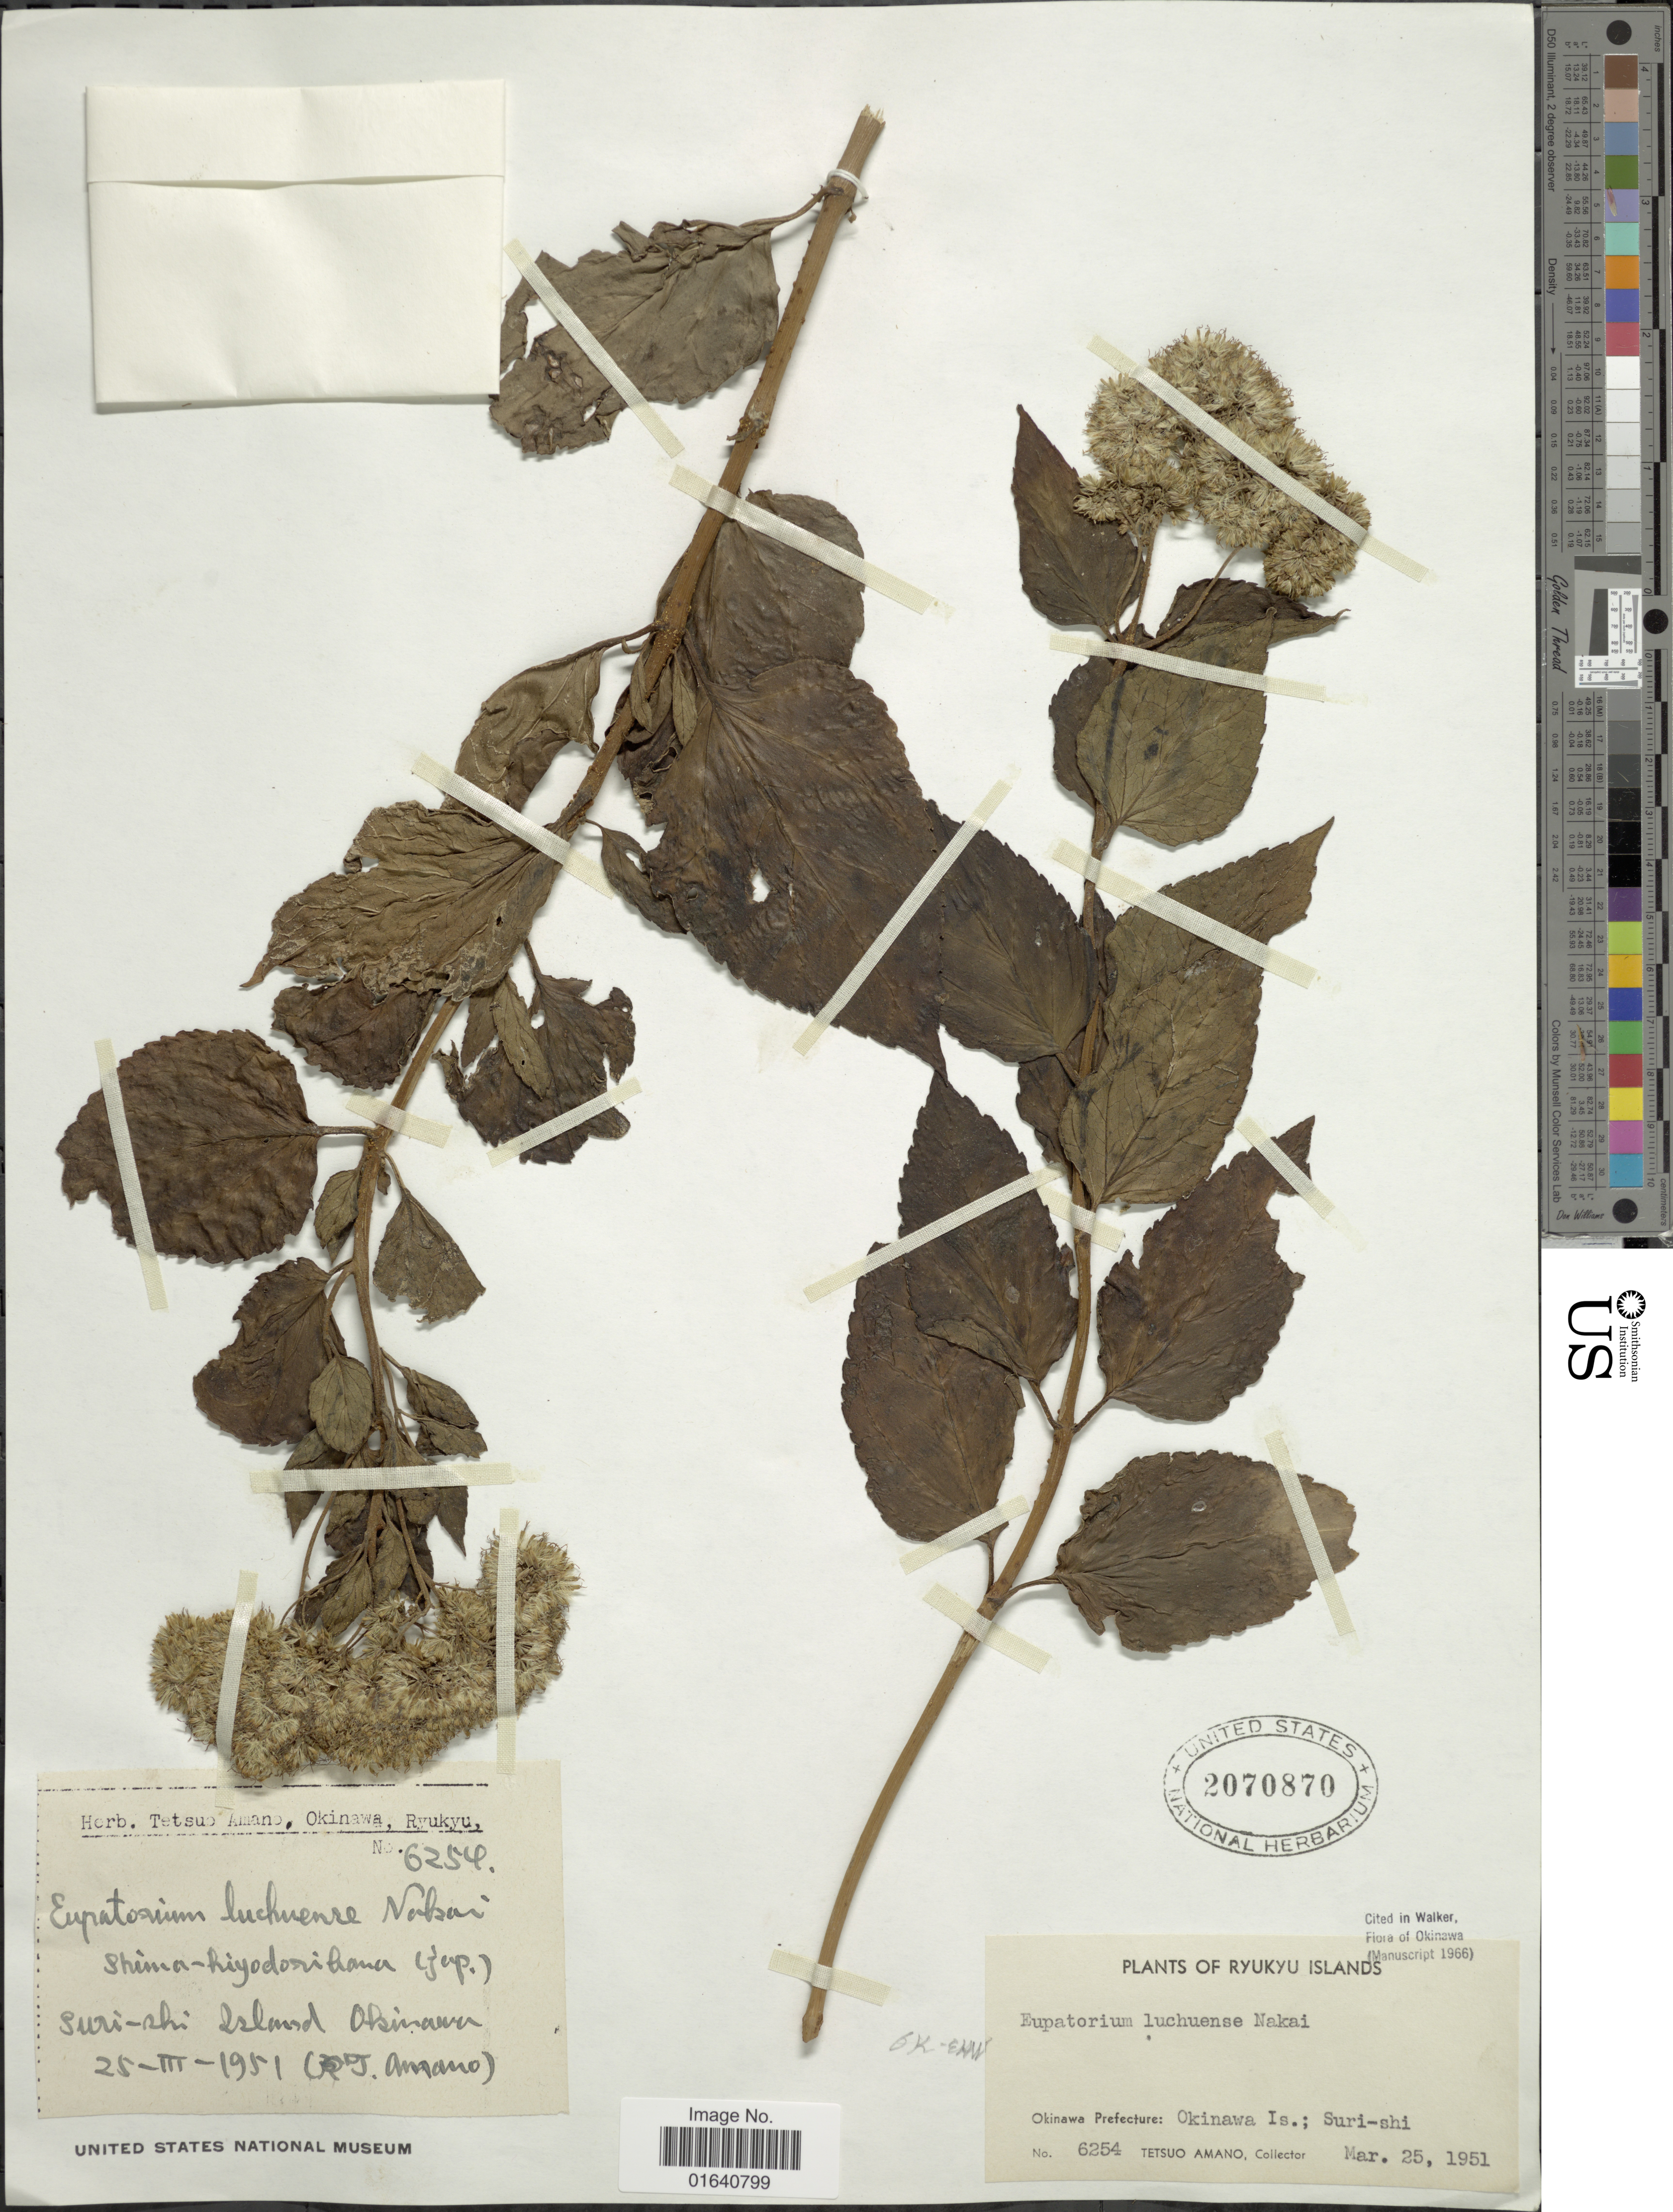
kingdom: Plantae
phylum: Tracheophyta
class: Magnoliopsida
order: Asterales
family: Asteraceae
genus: Eupatorium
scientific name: Eupatorium luchuense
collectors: T. Amano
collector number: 6254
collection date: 1951-03-25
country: Japan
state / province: Okinawa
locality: Ryukyu Islands, Okinawa Prefecture: Okinawa Is.; Suri-shi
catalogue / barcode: US 2070870